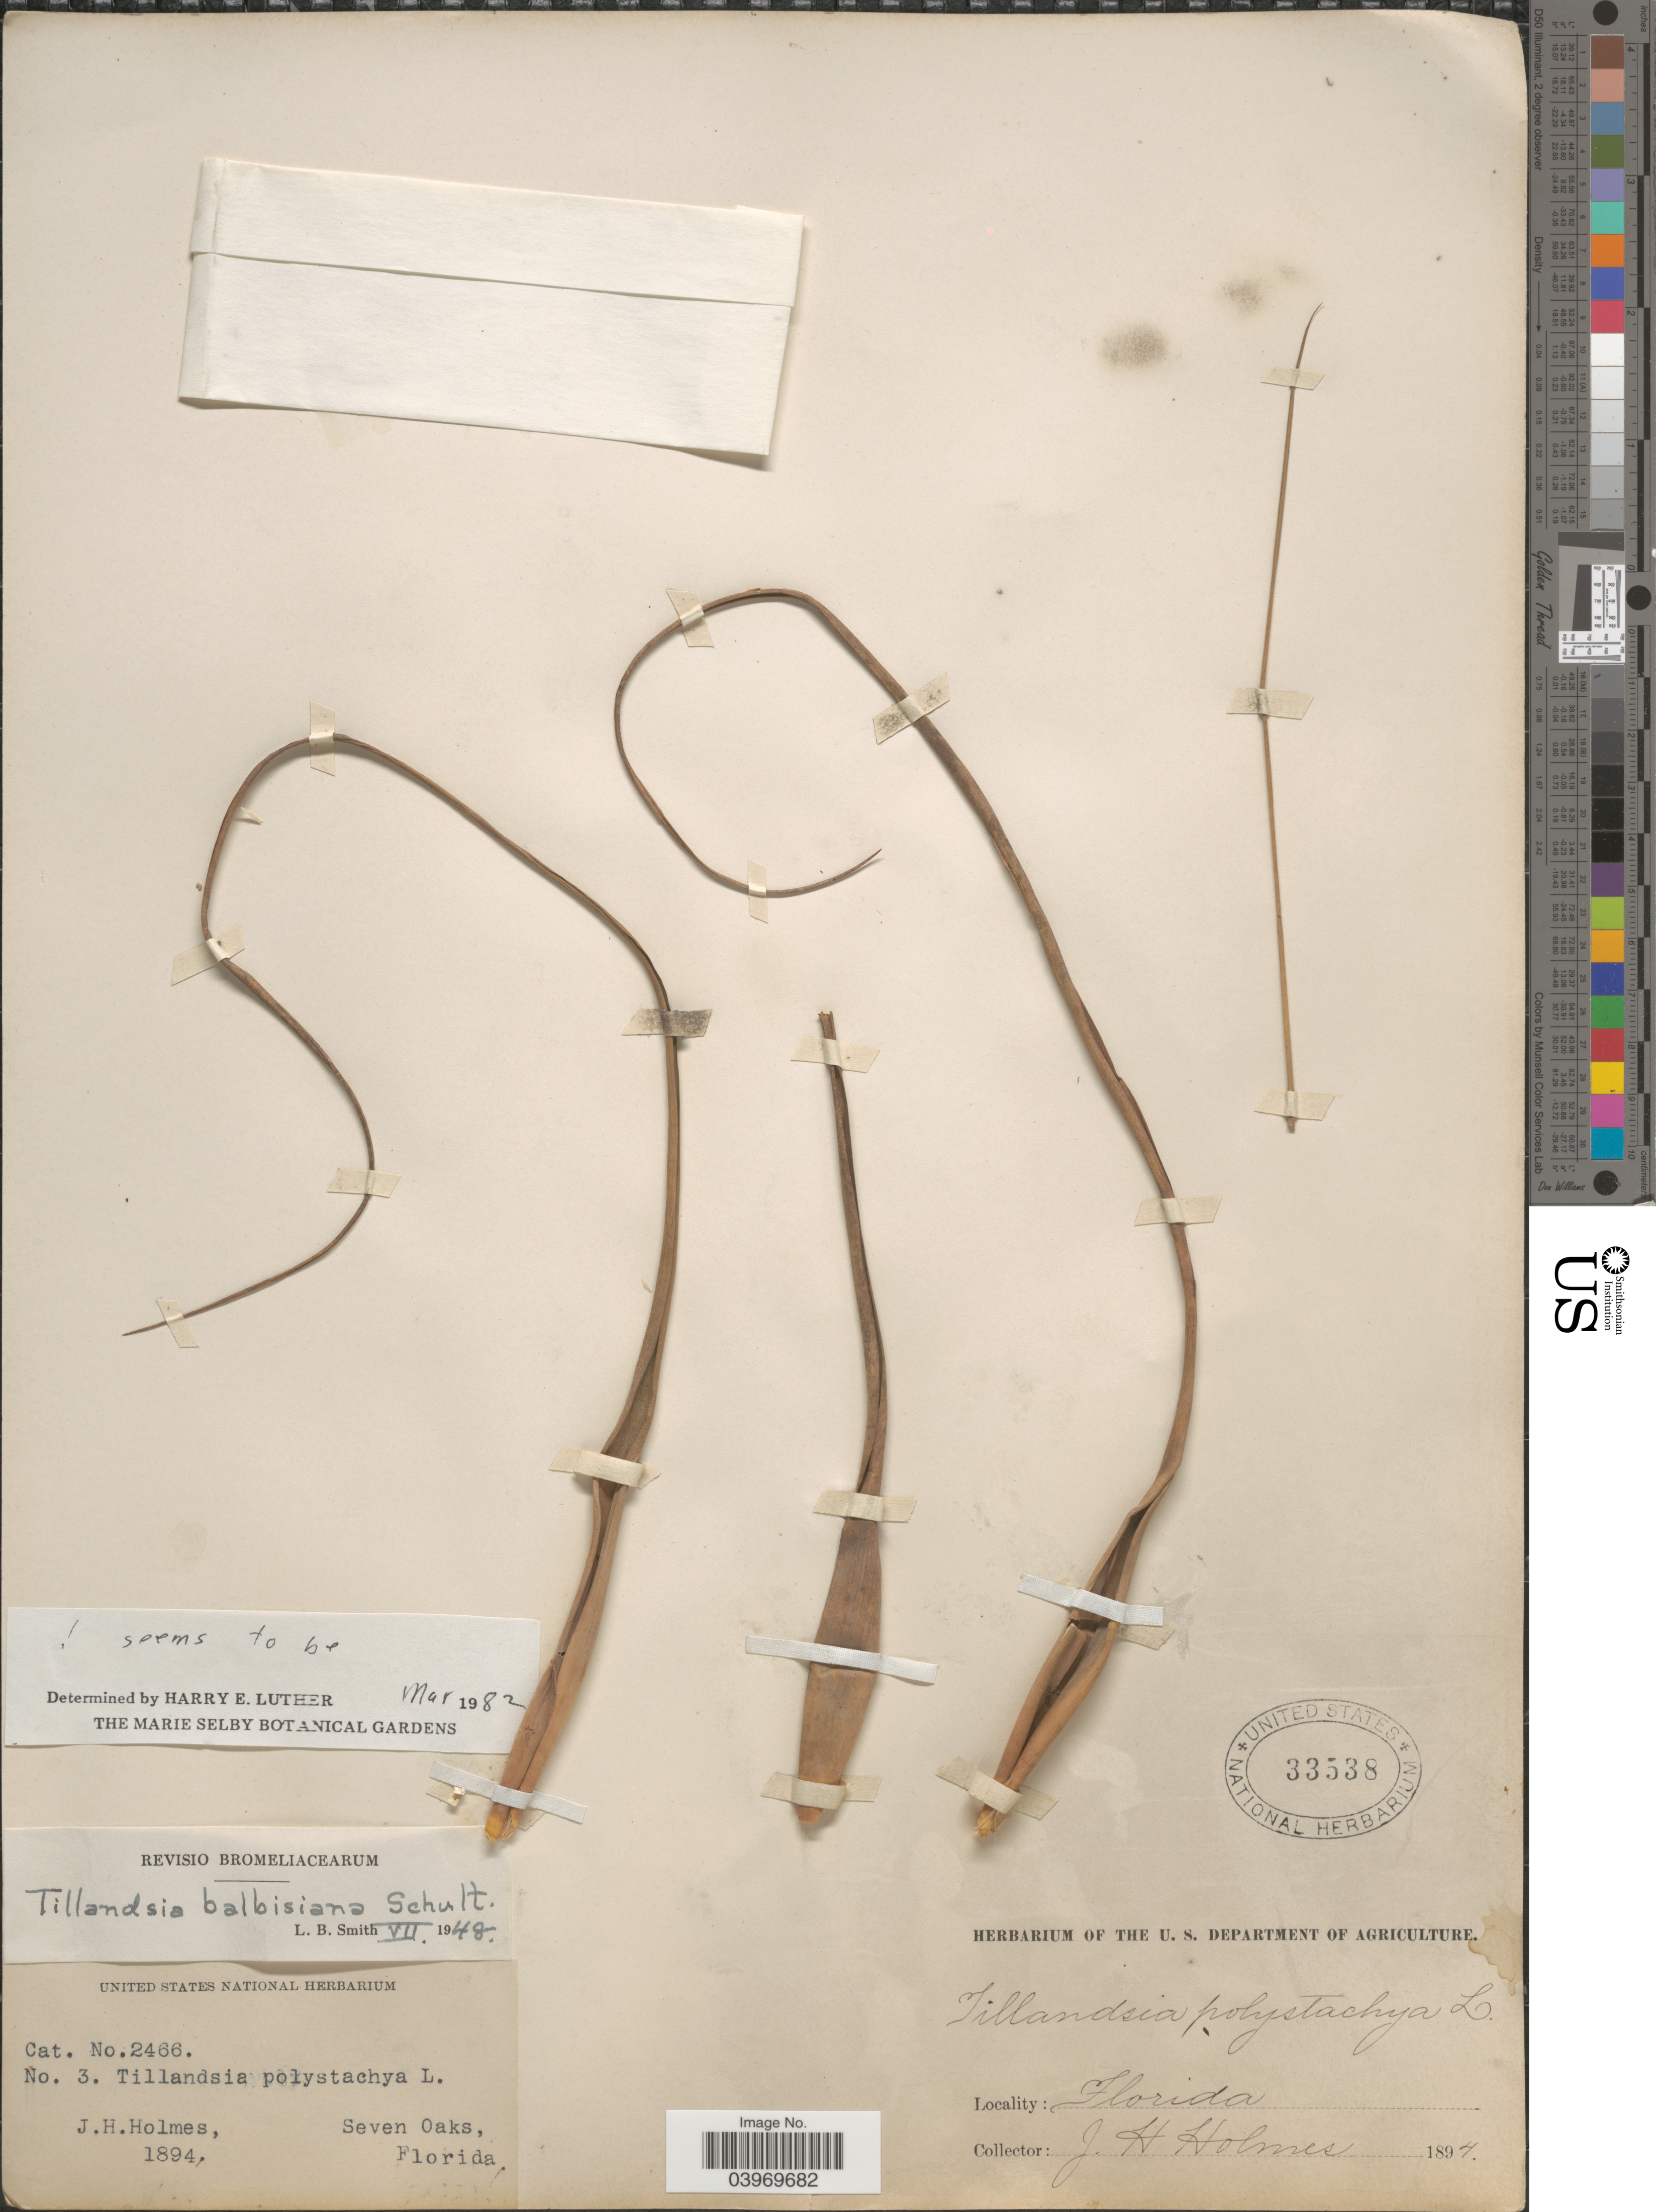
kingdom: Plantae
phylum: Tracheophyta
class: Liliopsida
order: Poales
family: Bromeliaceae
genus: Tillandsia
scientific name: Tillandsia balbisiana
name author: Schult. f.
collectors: J. Holmes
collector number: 3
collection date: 1894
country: United States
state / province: Florida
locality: Seven Oaks.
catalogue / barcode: US 33538